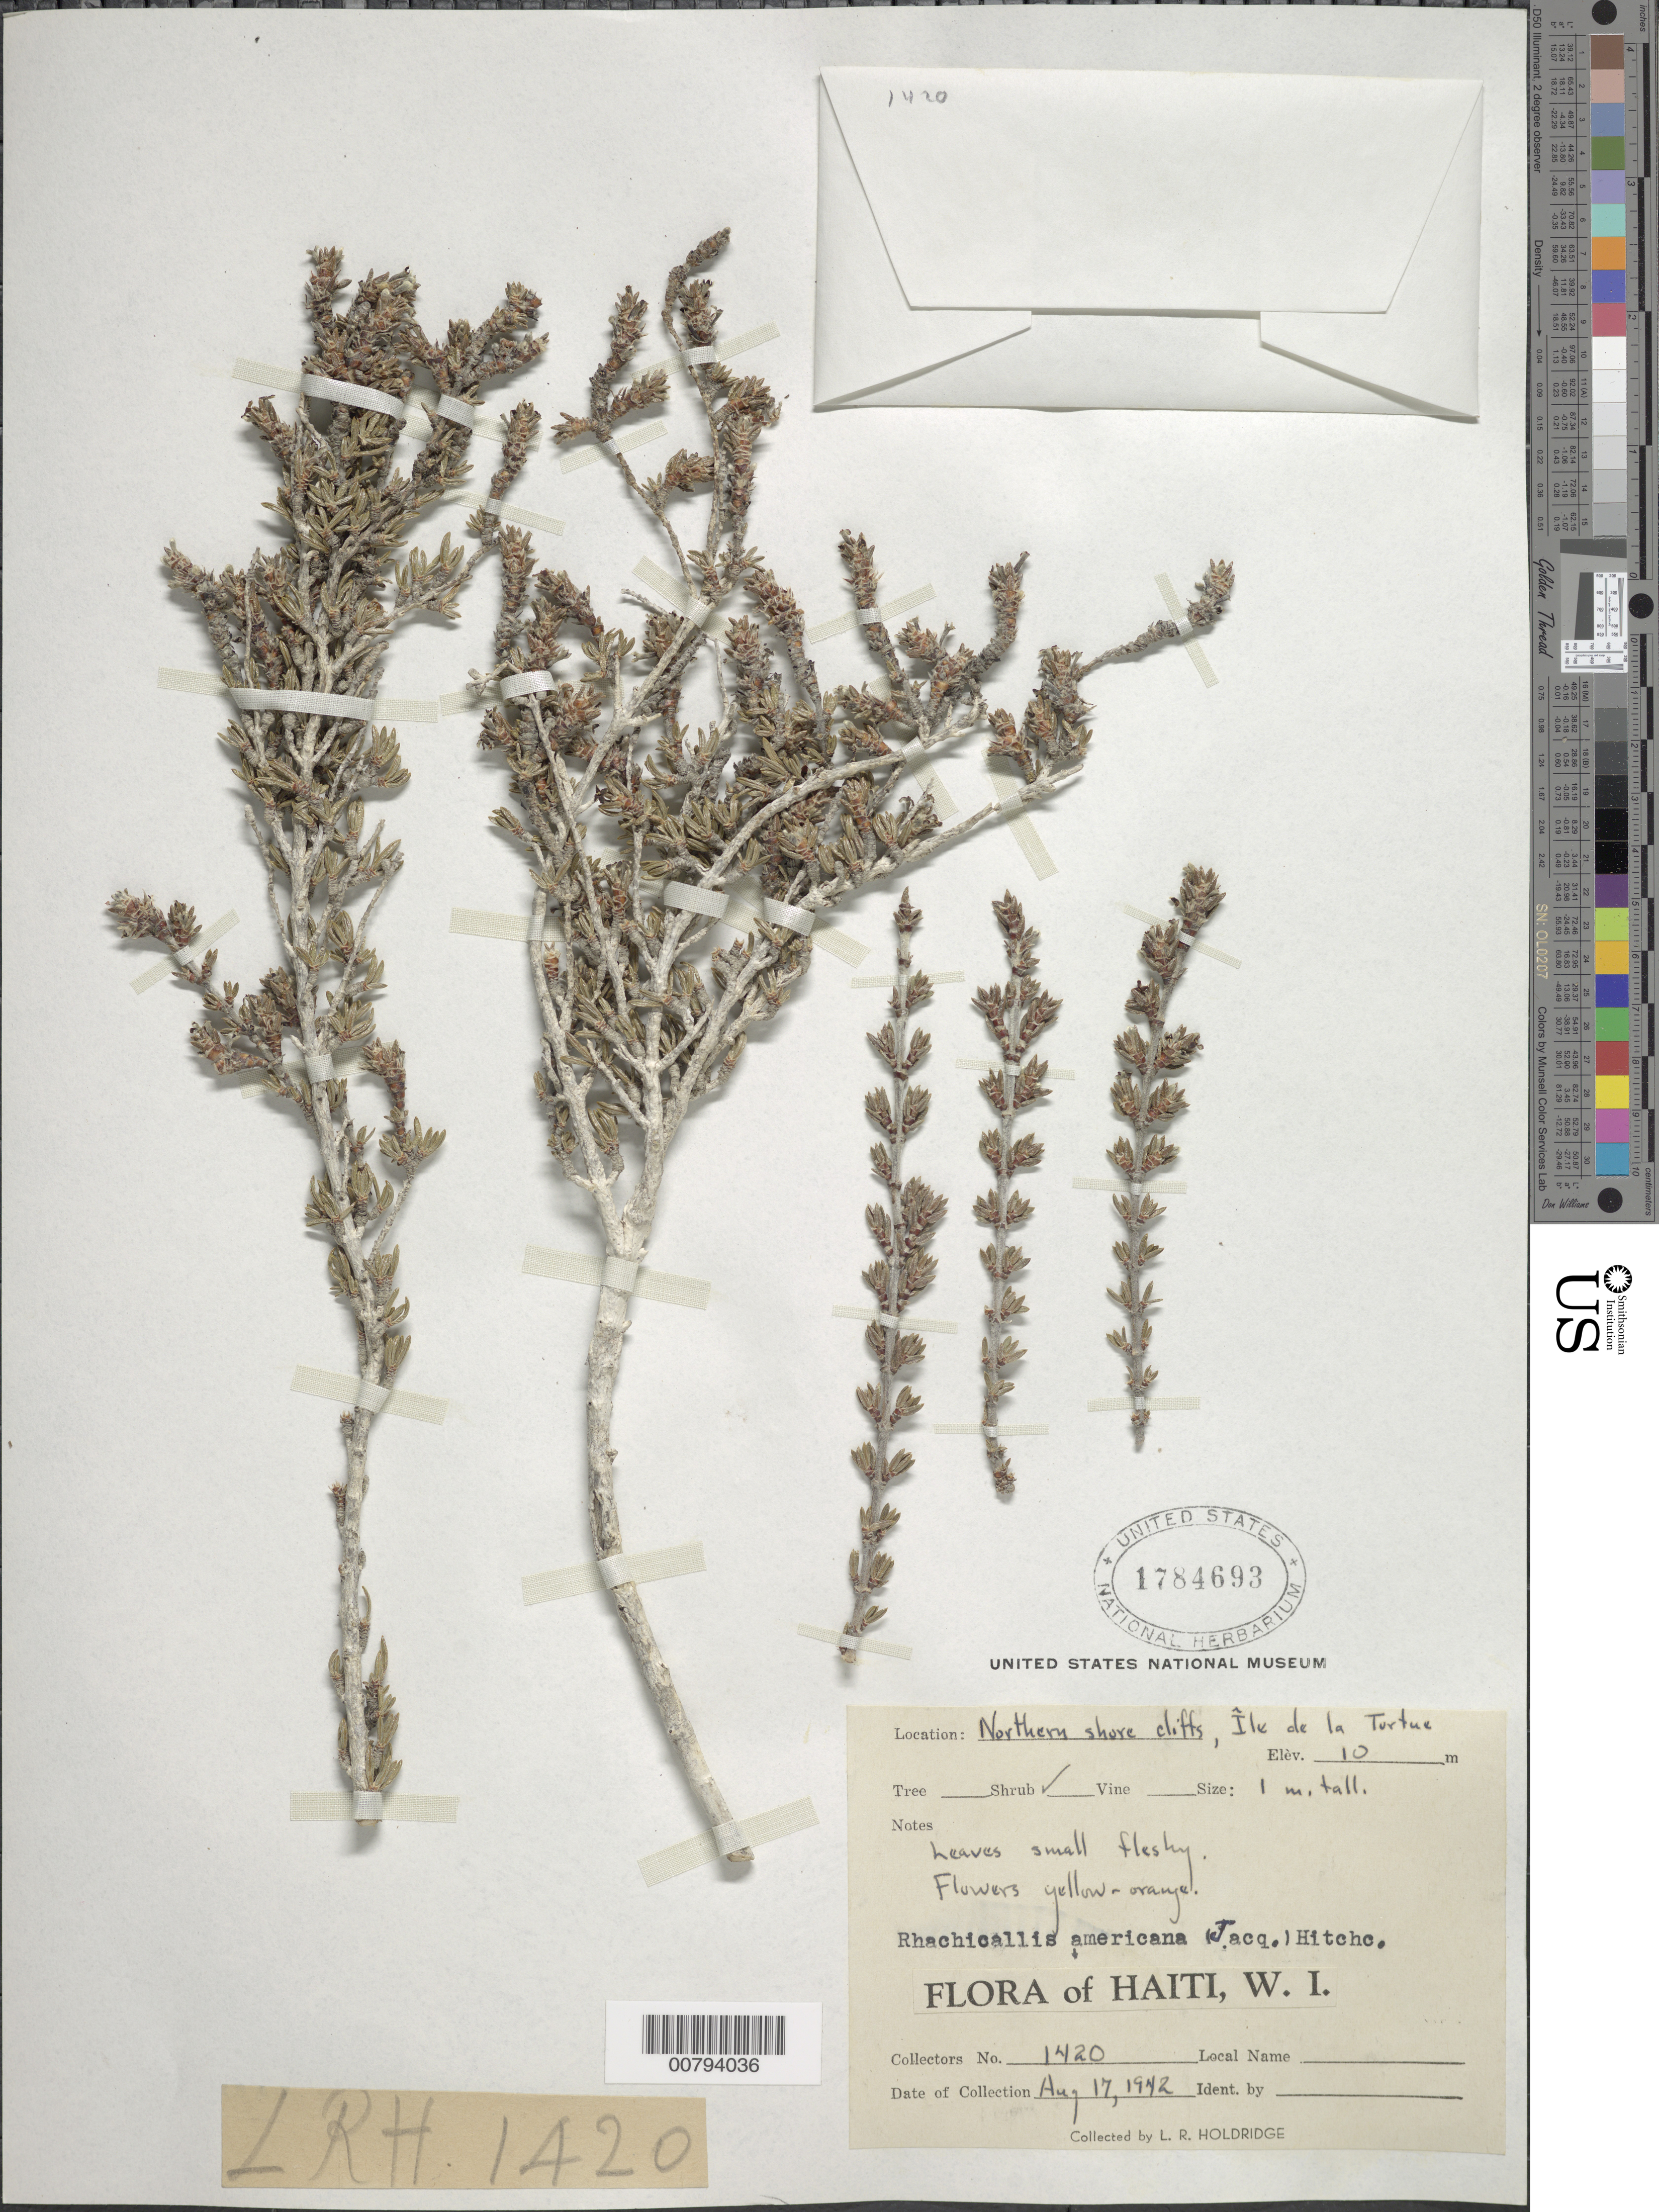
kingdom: Plantae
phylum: Tracheophyta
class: Magnoliopsida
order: Gentianales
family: Rubiaceae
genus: Rachicallis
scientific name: Rachicallis americana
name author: (Jacq.) Hitchc.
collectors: L. Holdridge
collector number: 1420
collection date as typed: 17 Aug 1942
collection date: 1942-08-17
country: Haiti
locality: Northern shore cliffs, Ile de la Tortue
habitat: Cliffs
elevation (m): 10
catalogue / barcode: US 1784693